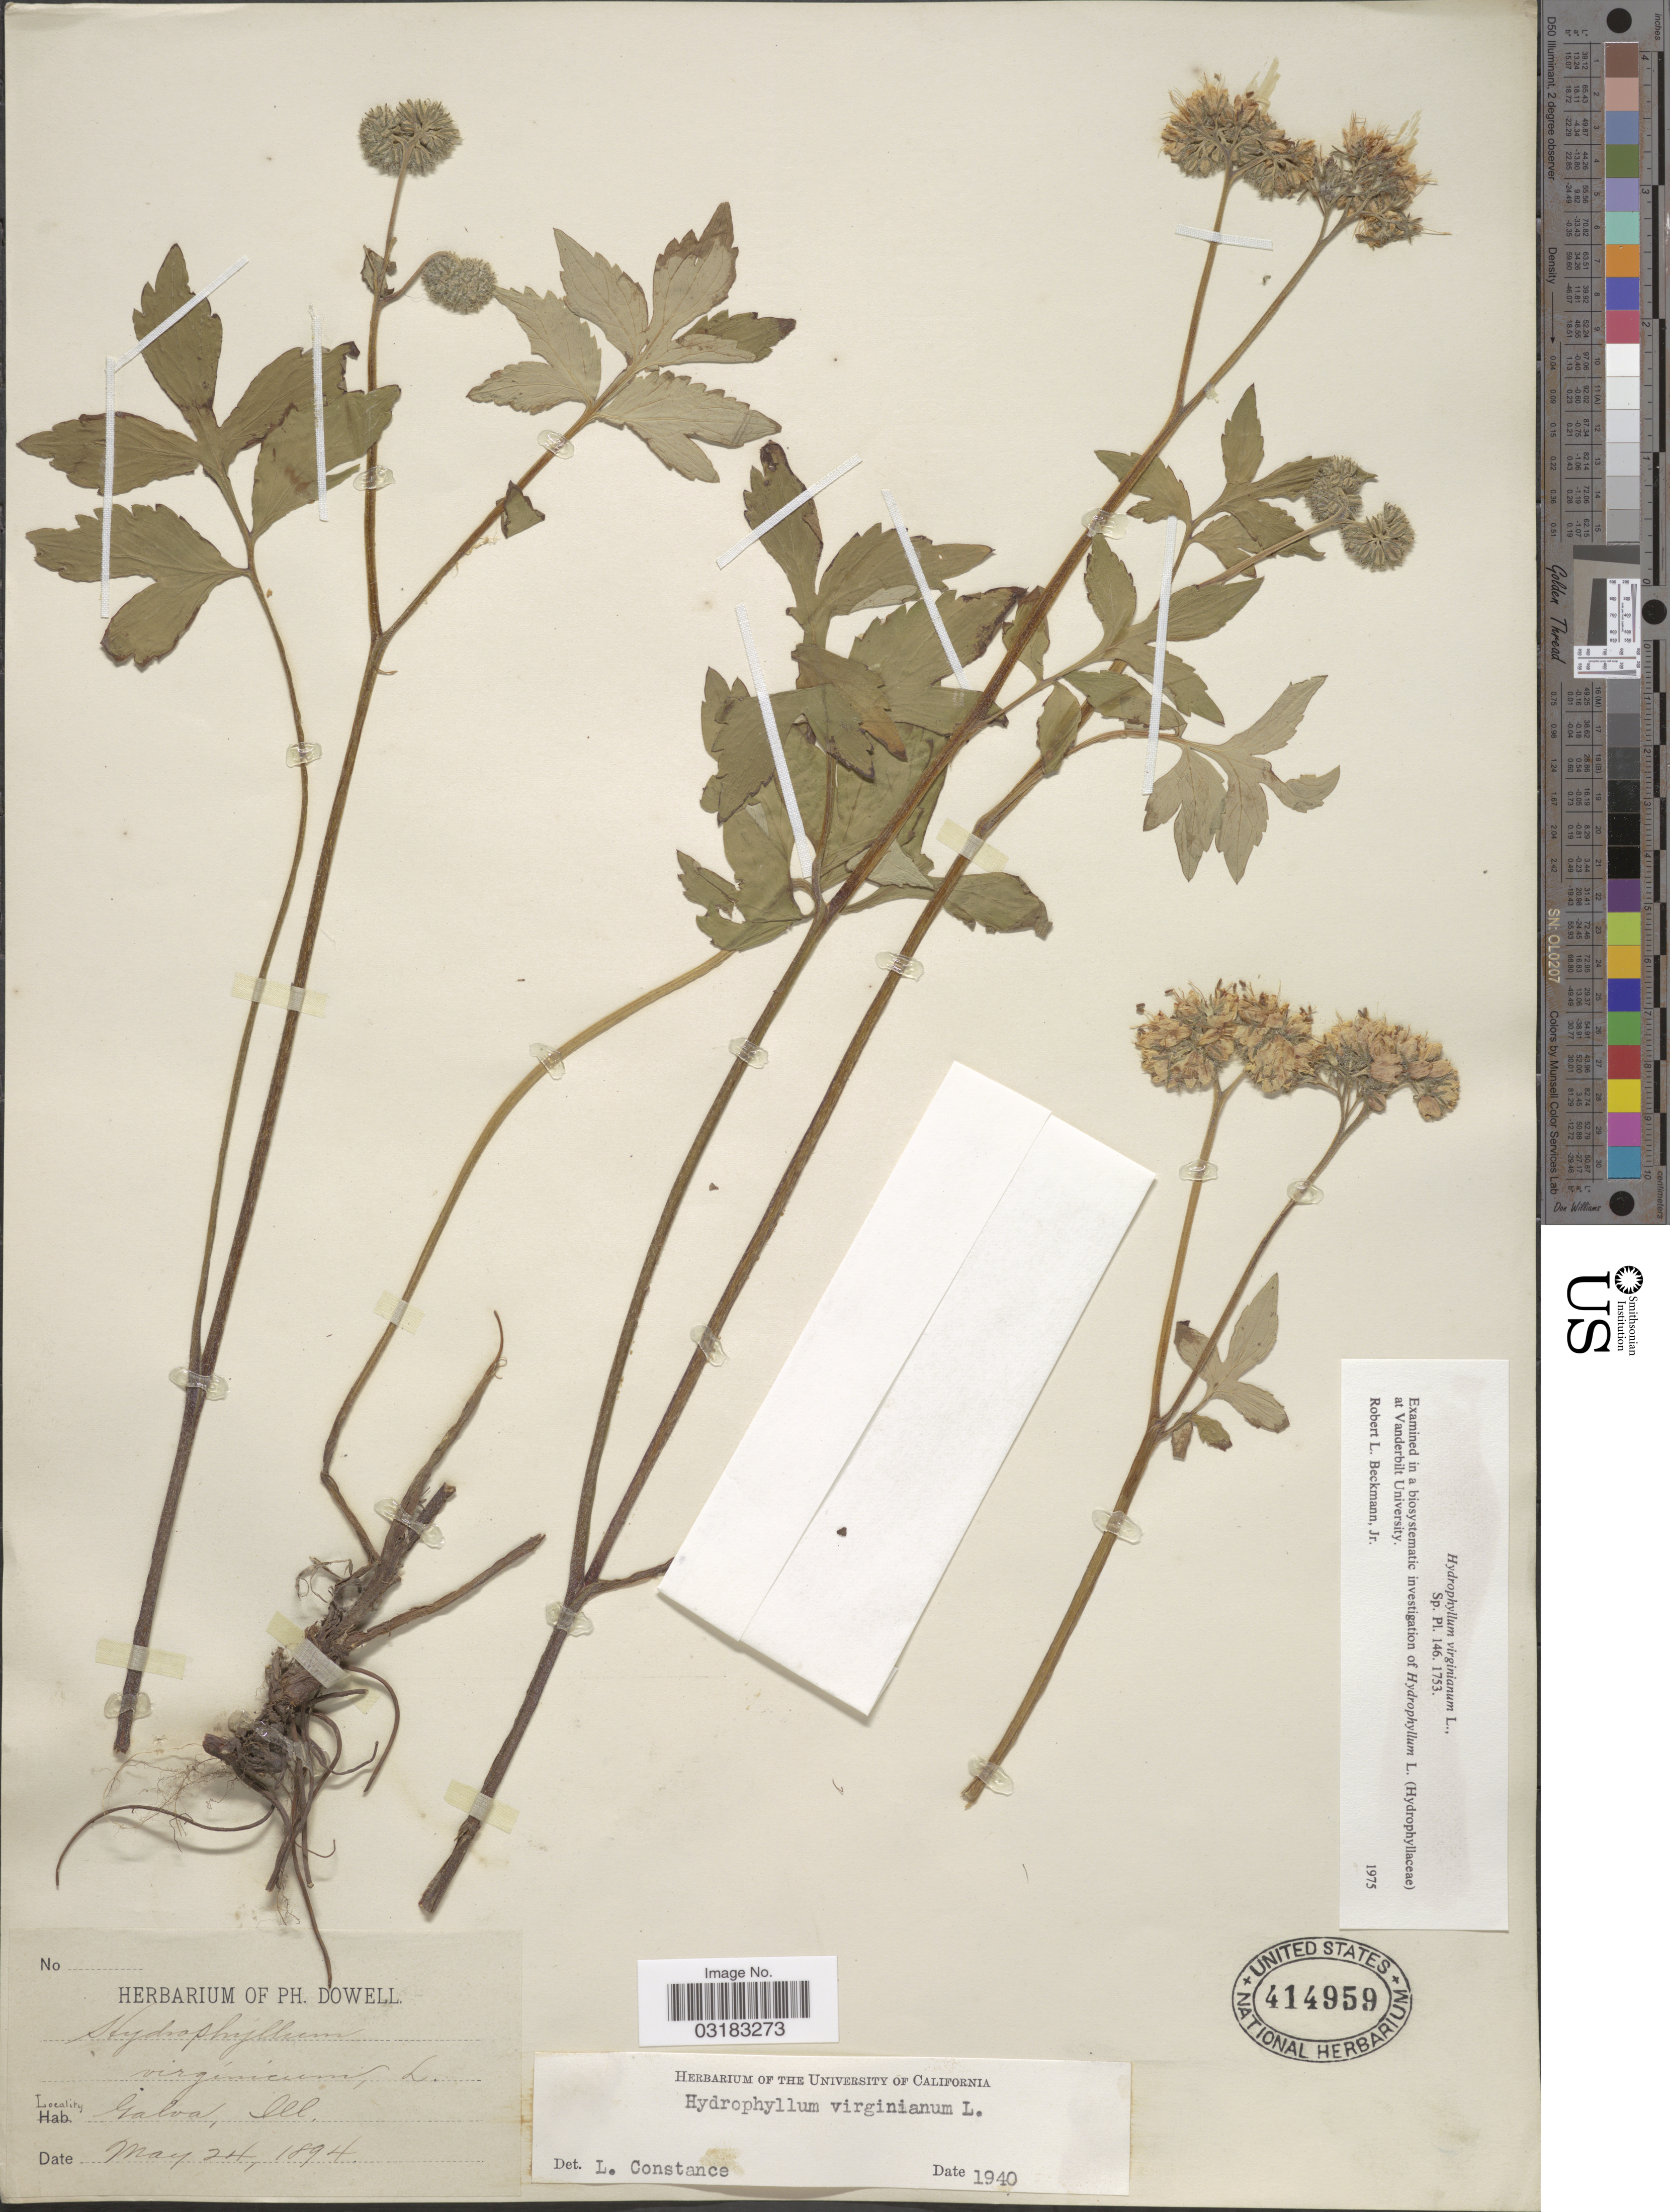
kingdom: Plantae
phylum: Tracheophyta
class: Magnoliopsida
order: Boraginales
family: Hydrophyllaceae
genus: Hydrophyllum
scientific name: Hydrophyllum virginianum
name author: L.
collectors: Ex herb. Ph. Dowell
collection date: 1894-05-24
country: United States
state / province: Illinois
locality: Galva.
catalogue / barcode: US 414959